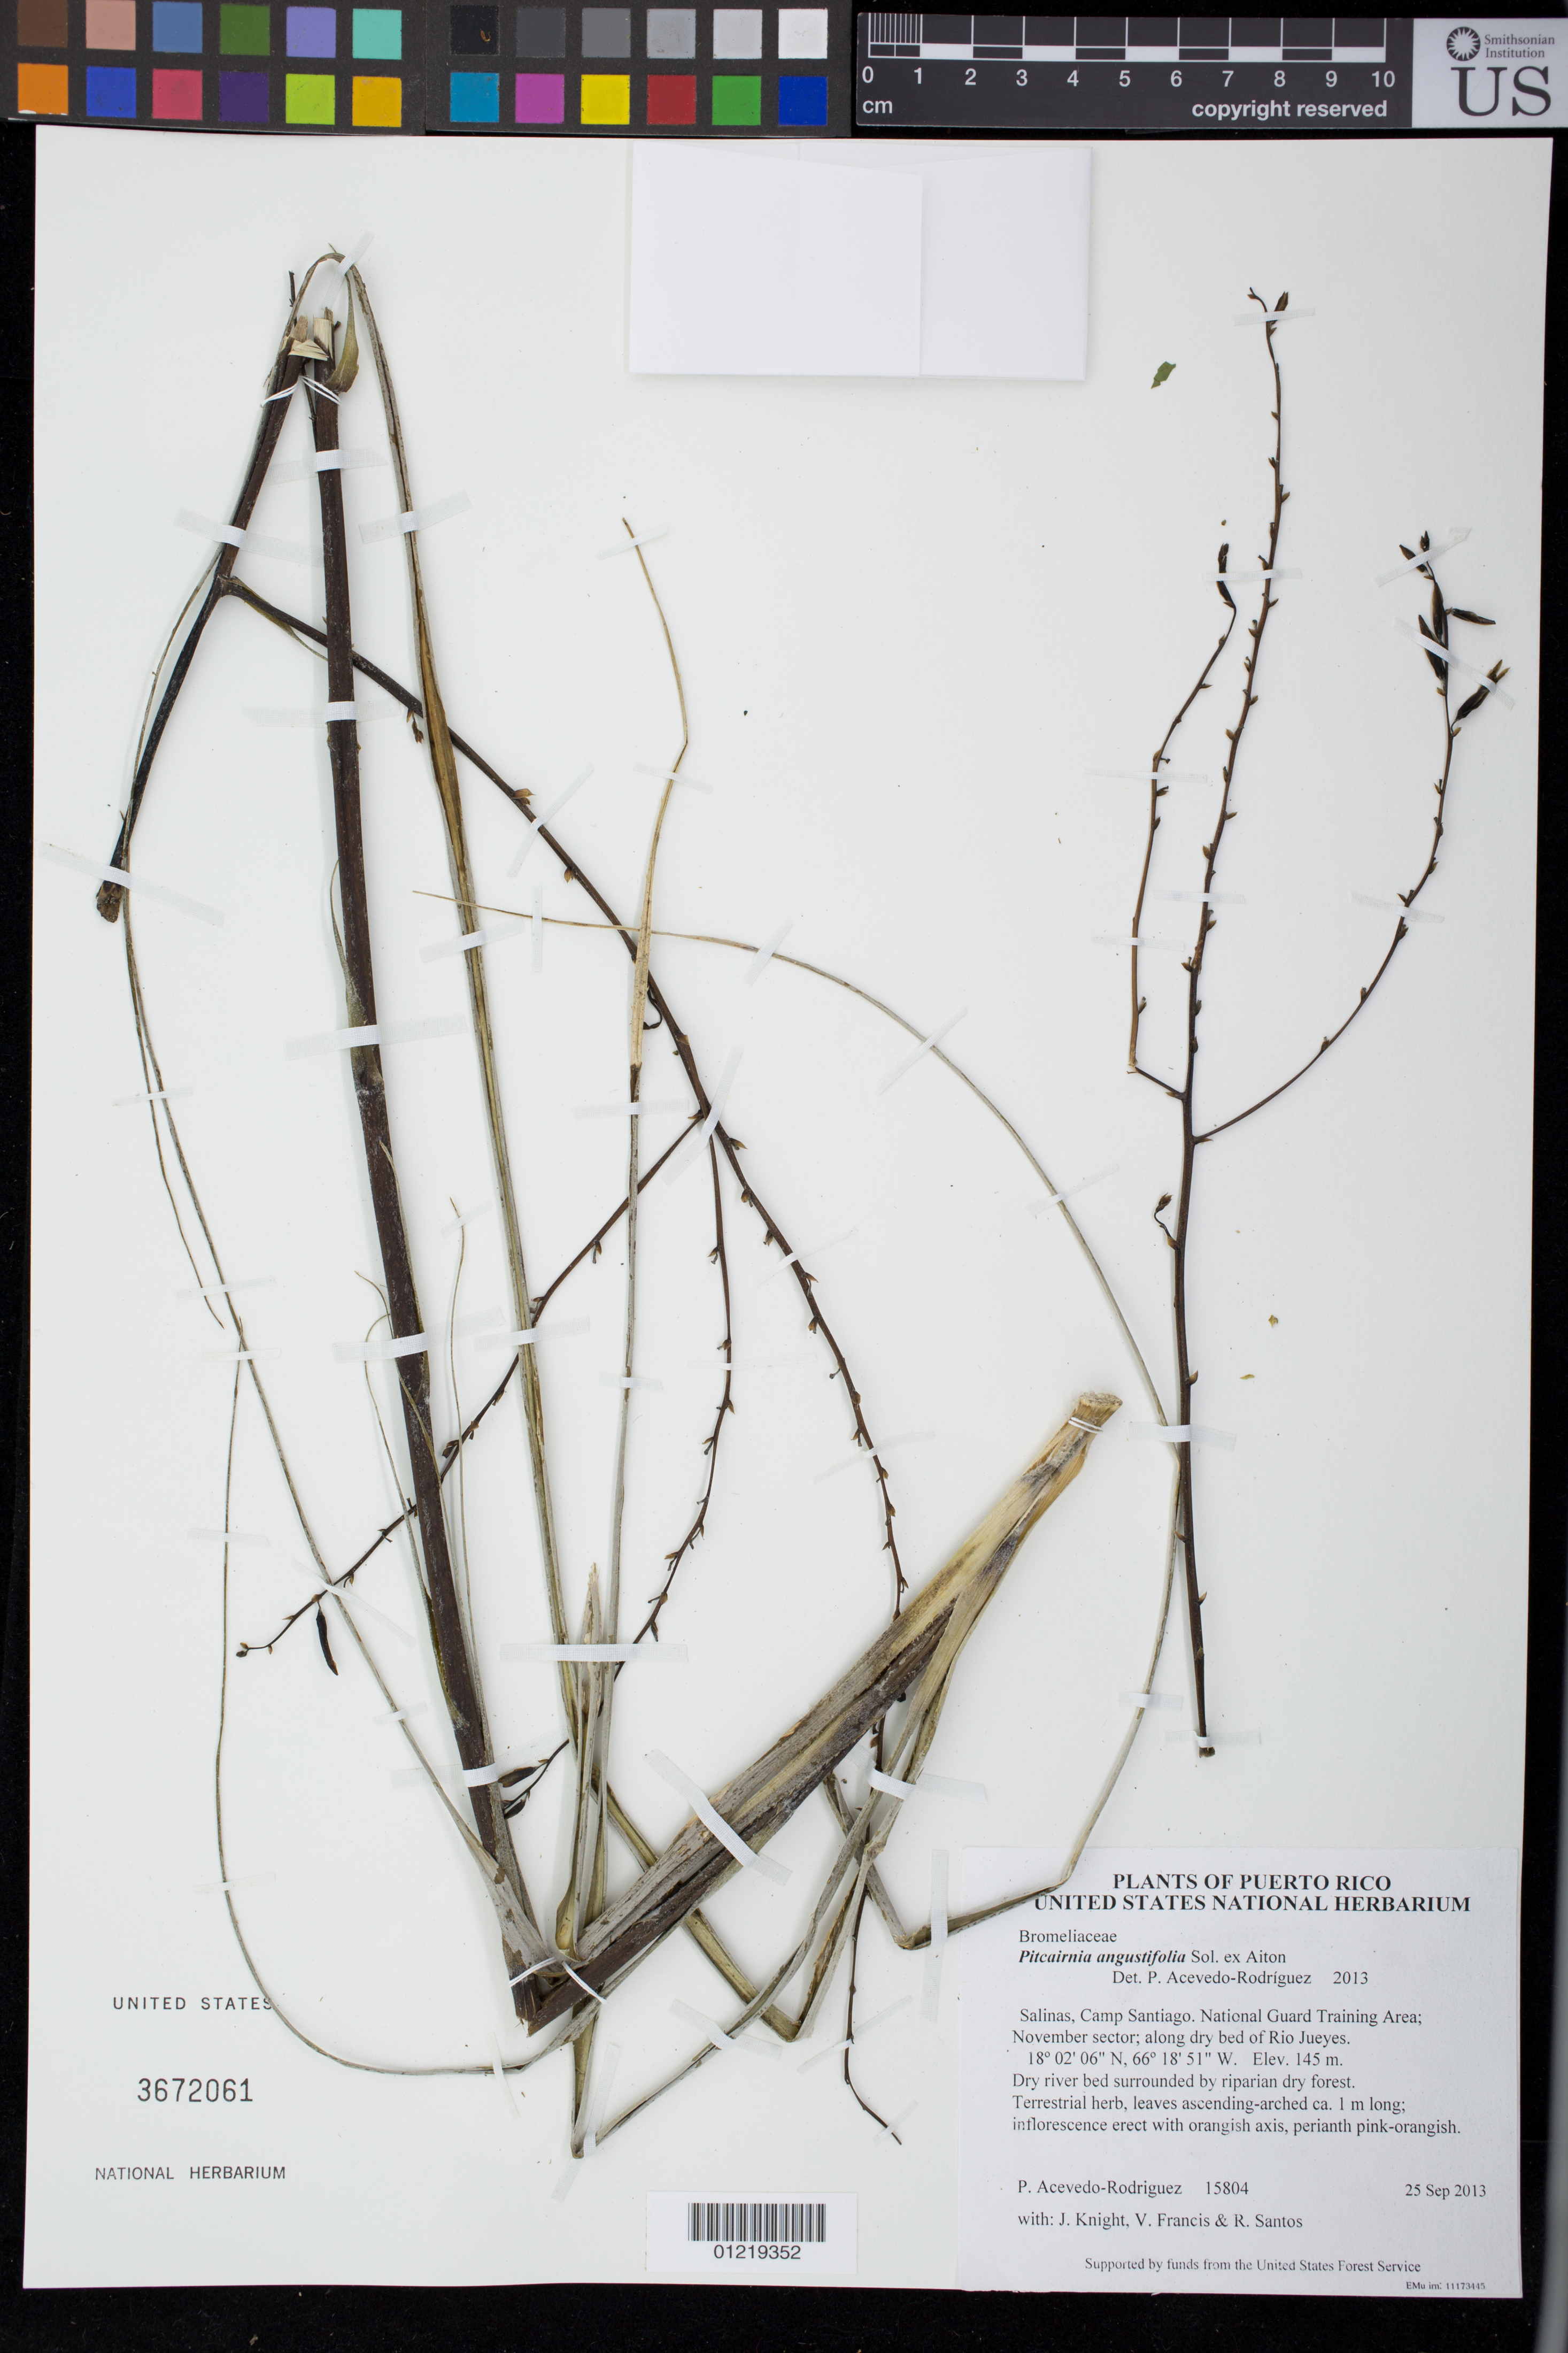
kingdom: Plantae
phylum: Tracheophyta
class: Liliopsida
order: Poales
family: Bromeliaceae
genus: Pitcairnia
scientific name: Pitcairnia angustifolia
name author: Sol. ex Aiton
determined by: Acevedo-Rodríguez, P., (BOT), Smithsonian Institution - National Museum of Natural History (UNITED STATES)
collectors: P. Acevedo-Rodr., J. Knight, V. Francis & R. Santos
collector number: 15804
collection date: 2013-09-25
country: Puerto Rico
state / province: Salinas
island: Puerto Rico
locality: Camp Santiago. National Guard Training Area; November sector; along dry bed of Rio Jueyes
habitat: Dry river bed surrounded by riparian dry forest.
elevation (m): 145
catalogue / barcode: US 3672061